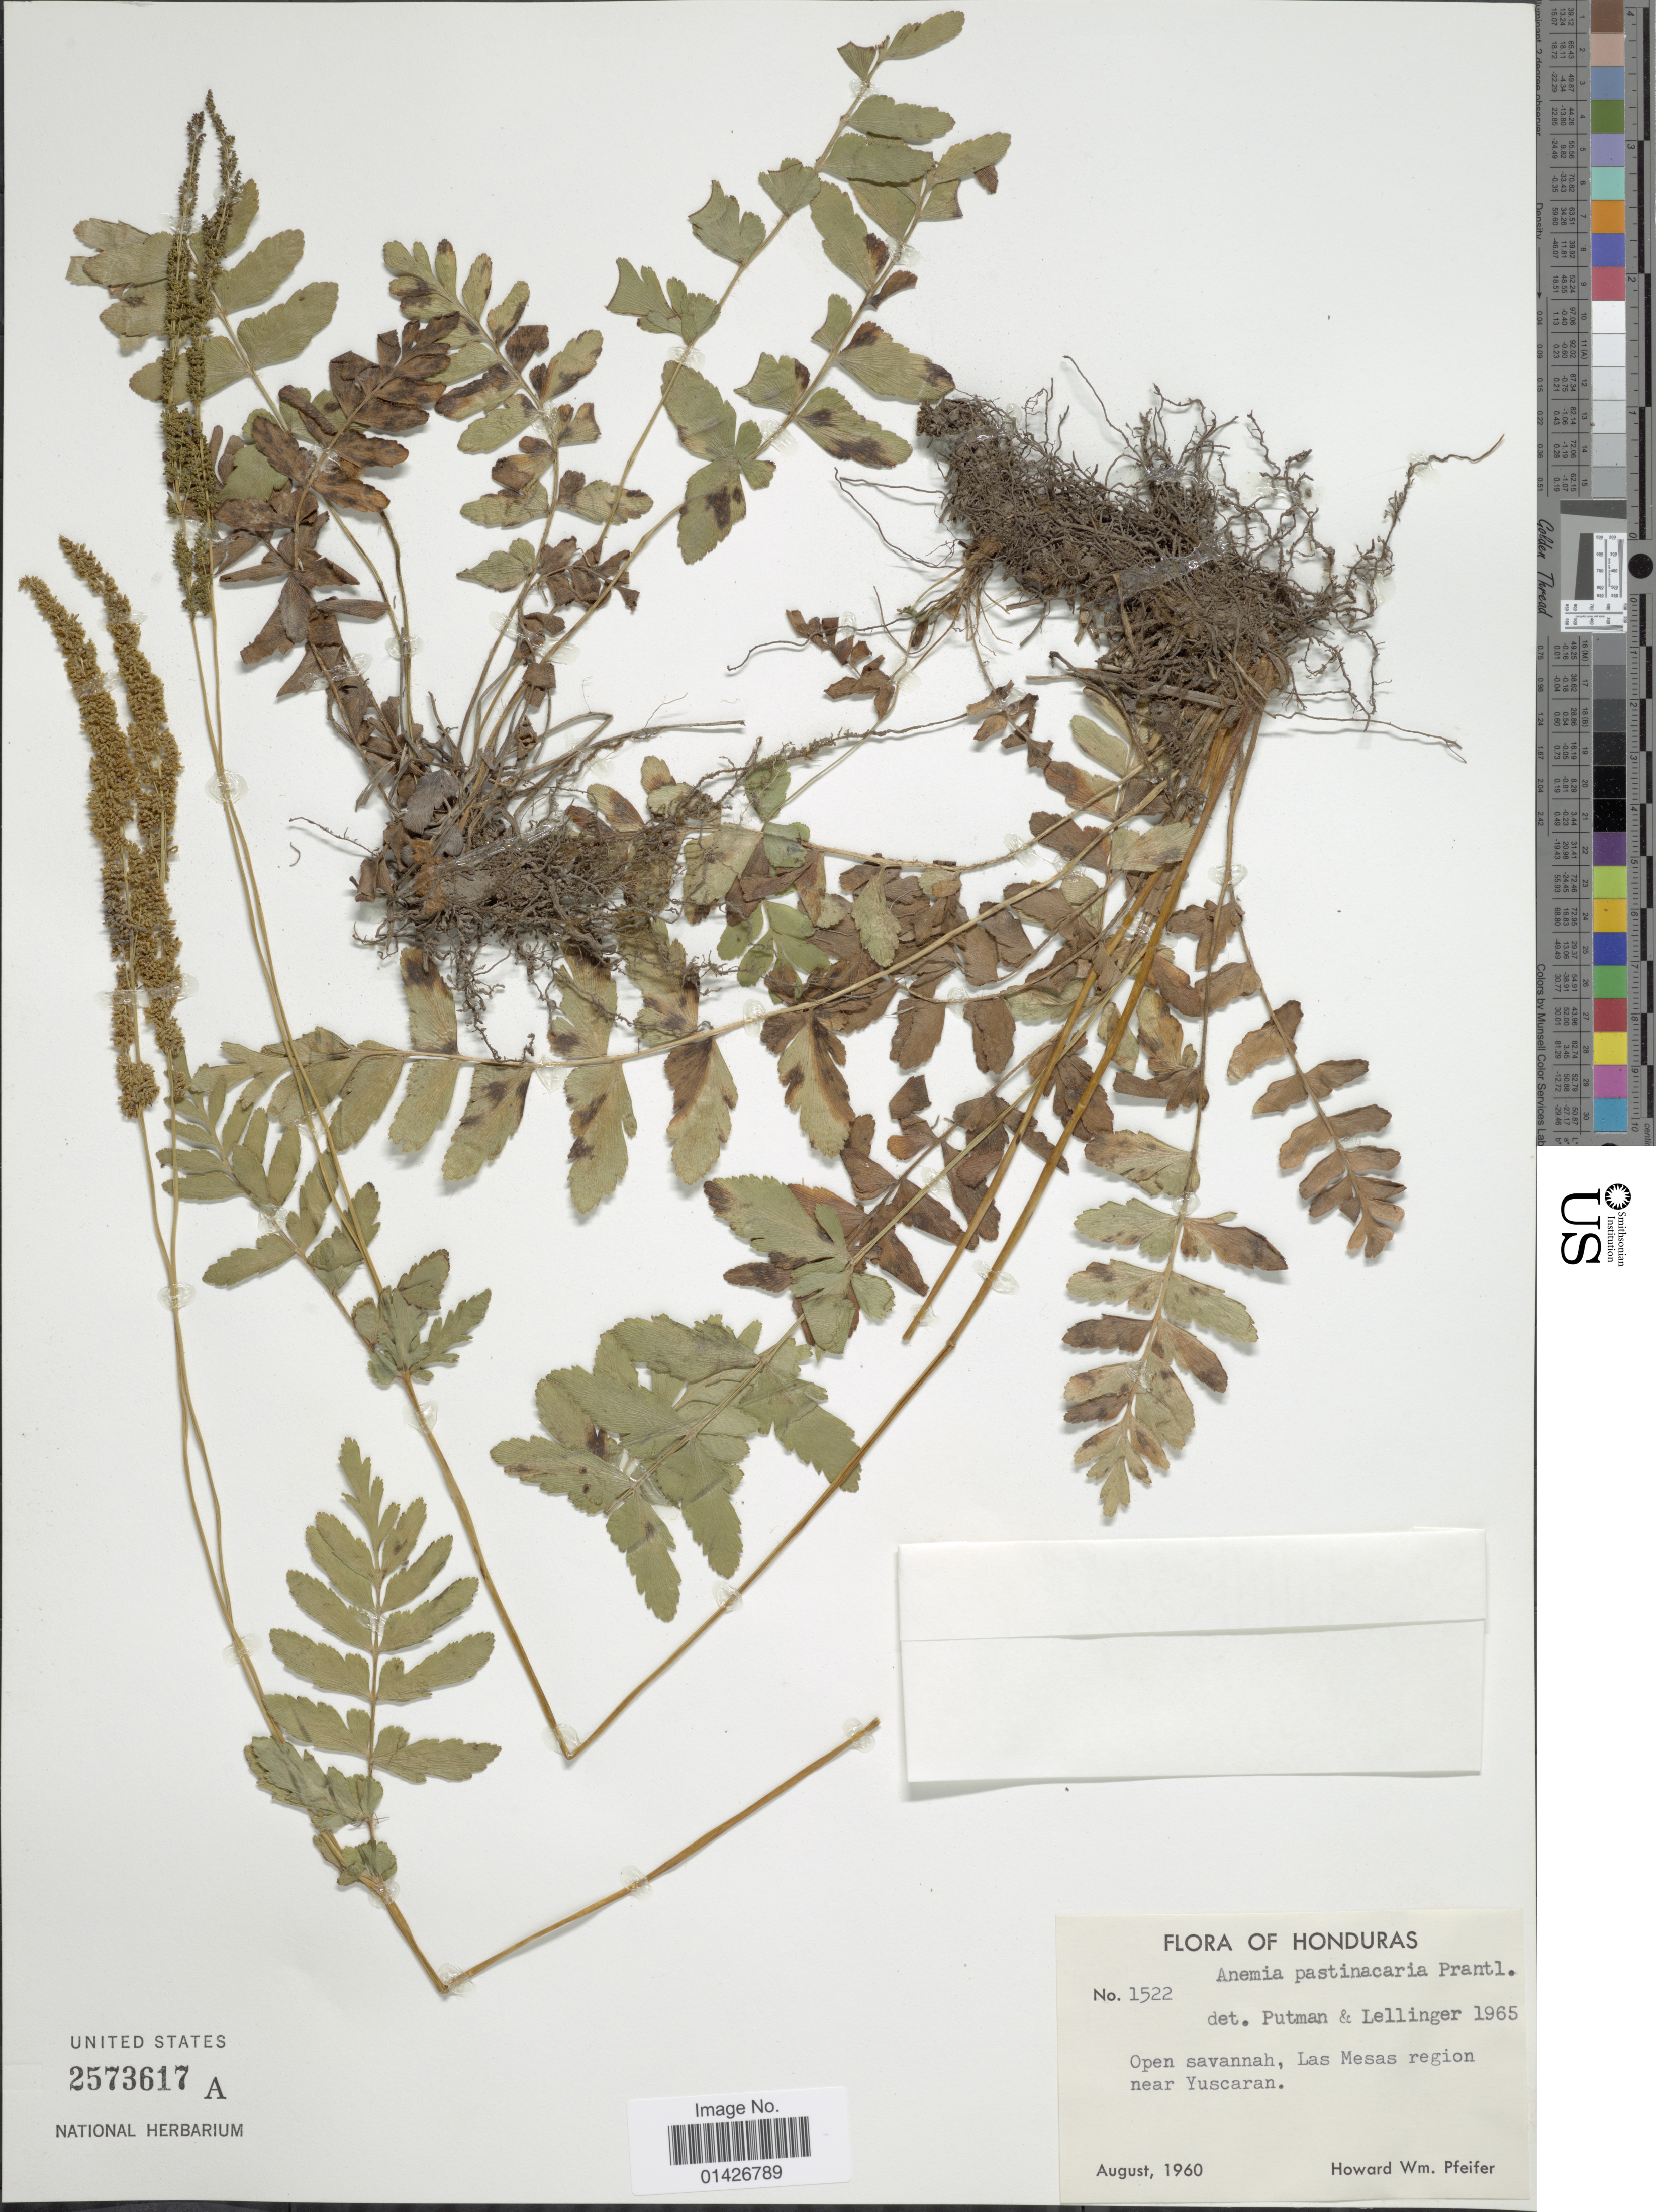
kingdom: Plantae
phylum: Tracheophyta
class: Polypodiopsida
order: Schizaeales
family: Anemiaceae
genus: Anemia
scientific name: Anemia pastinacaria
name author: Moritz ex Prantl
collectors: H. W. Pfeifer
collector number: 1522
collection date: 1960-08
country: Honduras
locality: Open savannah, las Mesas region near Yuscaran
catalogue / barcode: US 2573617A